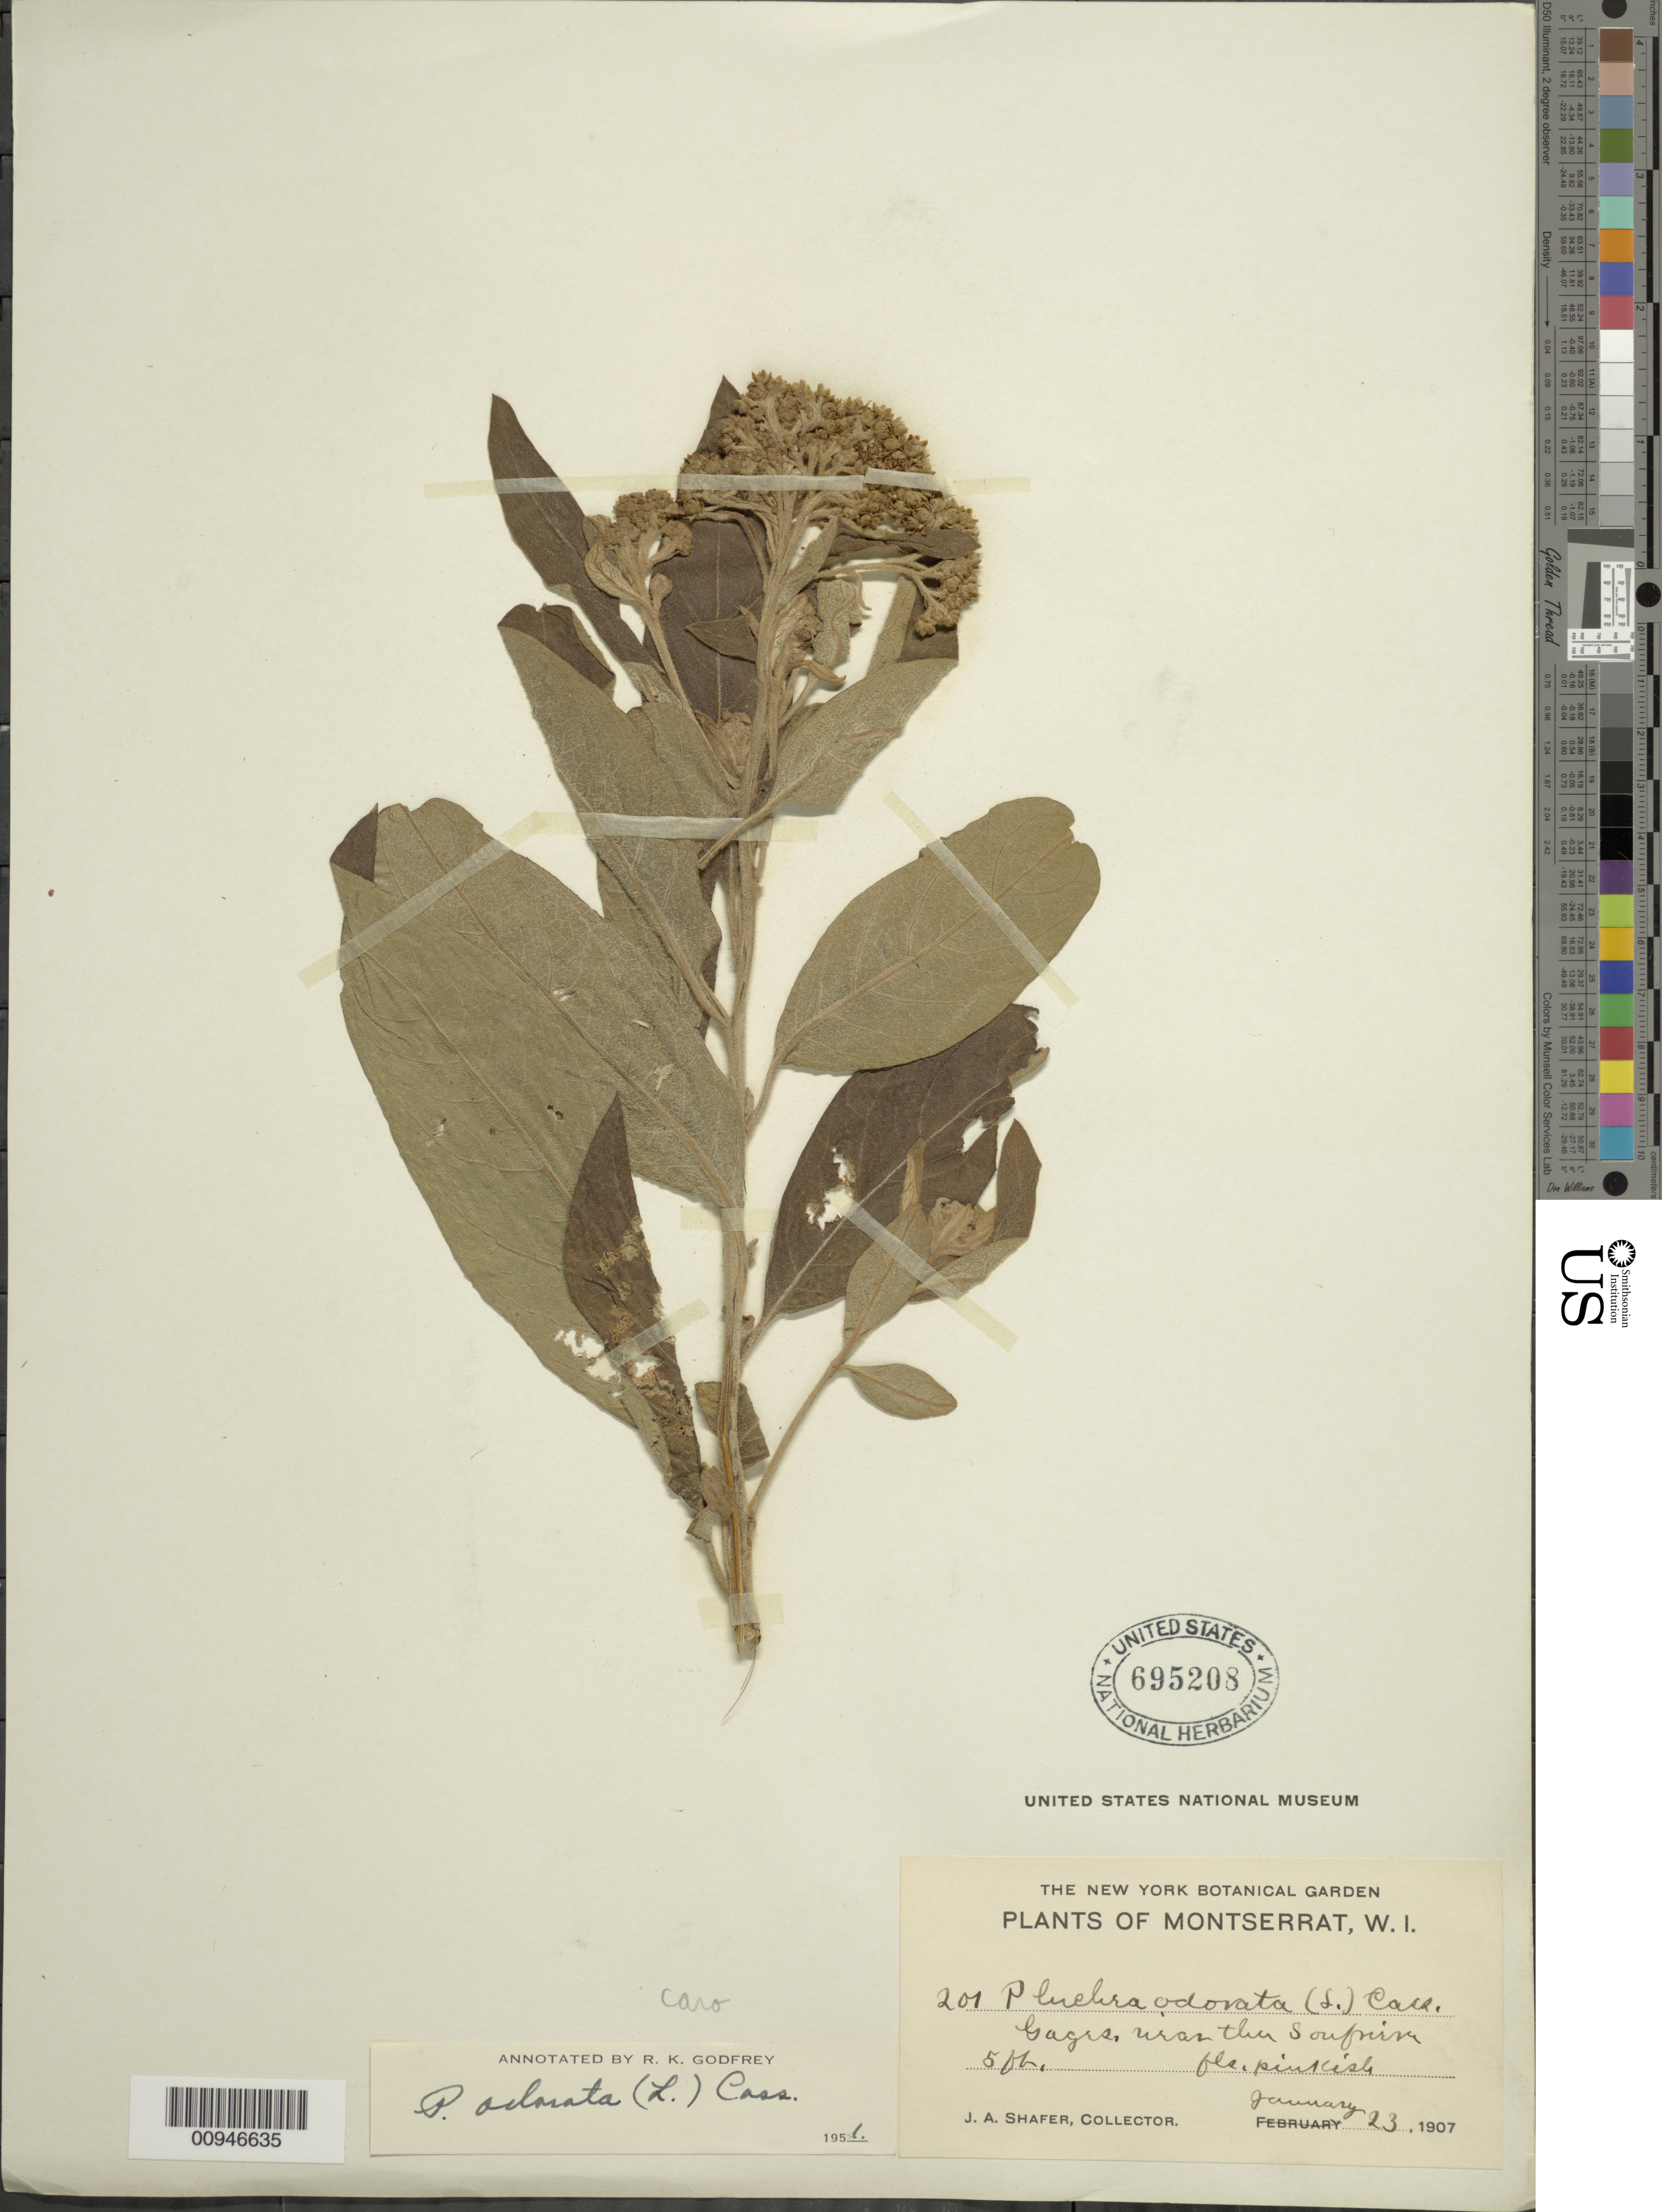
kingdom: Plantae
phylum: Tracheophyta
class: Magnoliopsida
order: Asterales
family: Asteraceae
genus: Pluchea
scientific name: Pluchea carolinensis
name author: (Jacq.) D. Don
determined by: Godfrey, R. K.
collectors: J. A. Shafer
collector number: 201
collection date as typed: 23 Jan 1907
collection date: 1907-01-23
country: Montserrat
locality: Gagres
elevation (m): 2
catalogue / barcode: US 695208